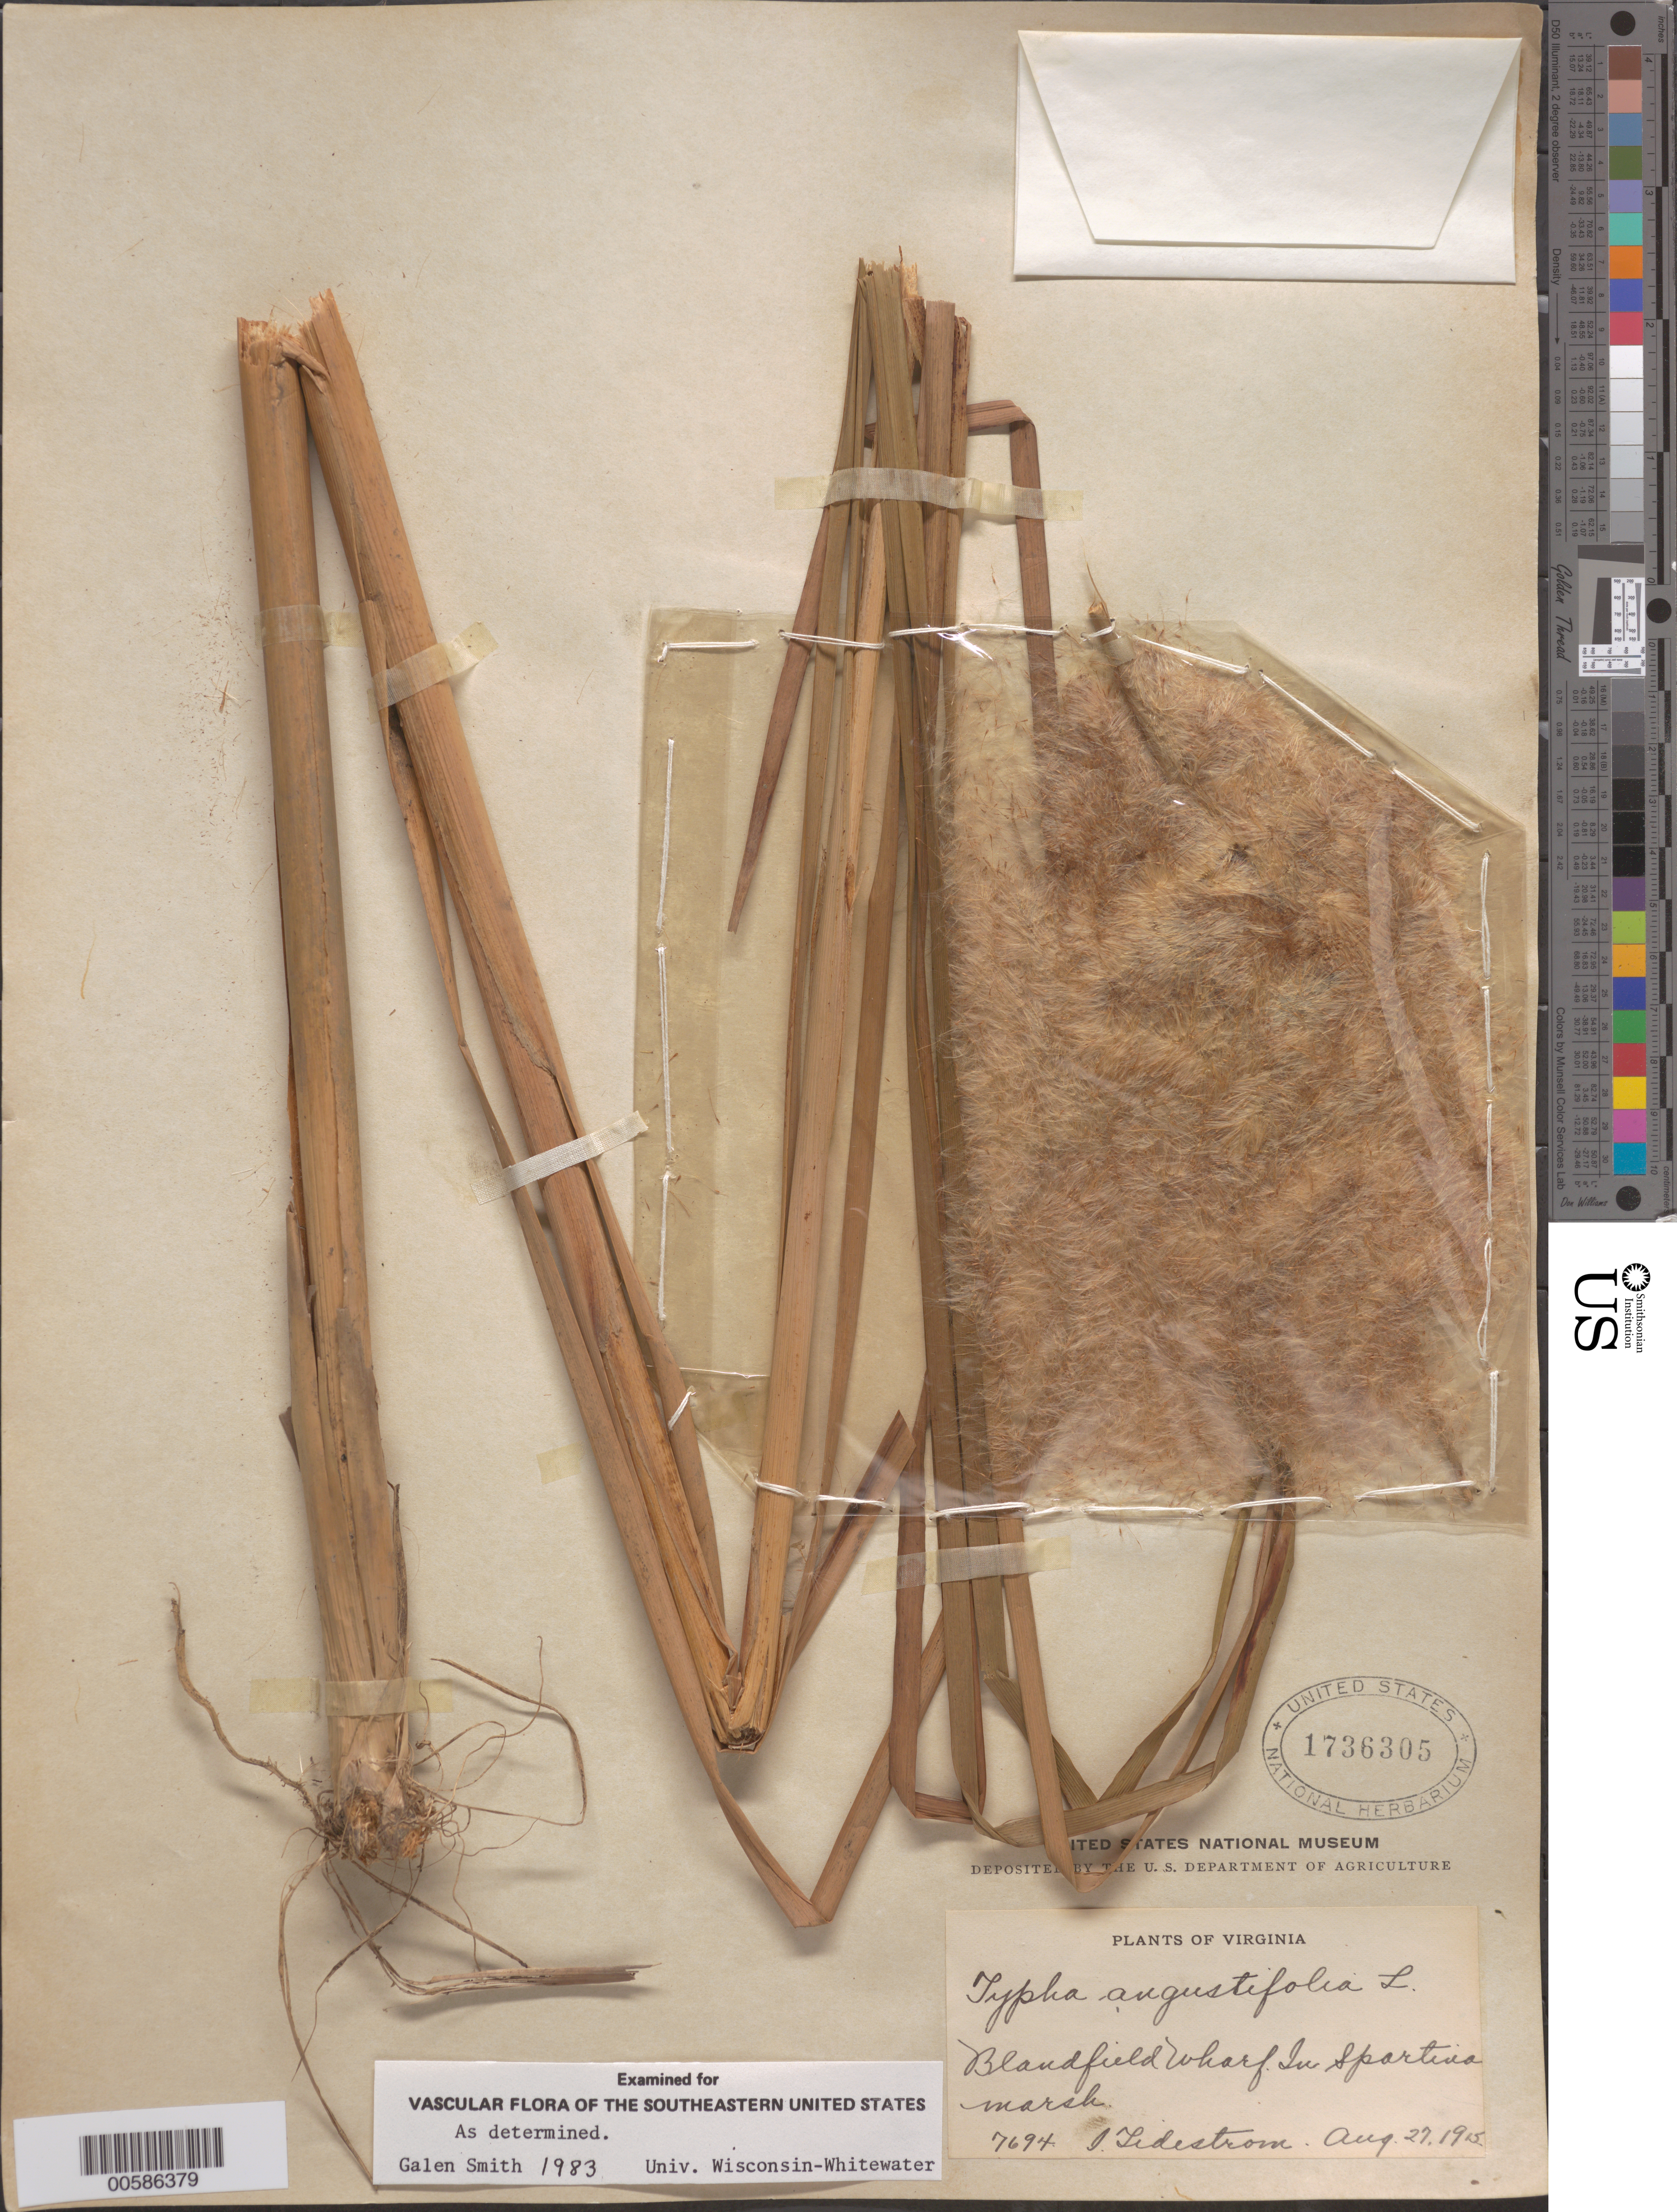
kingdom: Plantae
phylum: Tracheophyta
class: Liliopsida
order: Poales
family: Typhaceae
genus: Typha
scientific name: Typha angustifolia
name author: L.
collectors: I. F. Tidestrom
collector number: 7694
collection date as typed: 27 Aug 1915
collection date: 1915-08-27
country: United States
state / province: Virginia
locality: Blandfield Wharf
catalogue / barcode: US 1736305